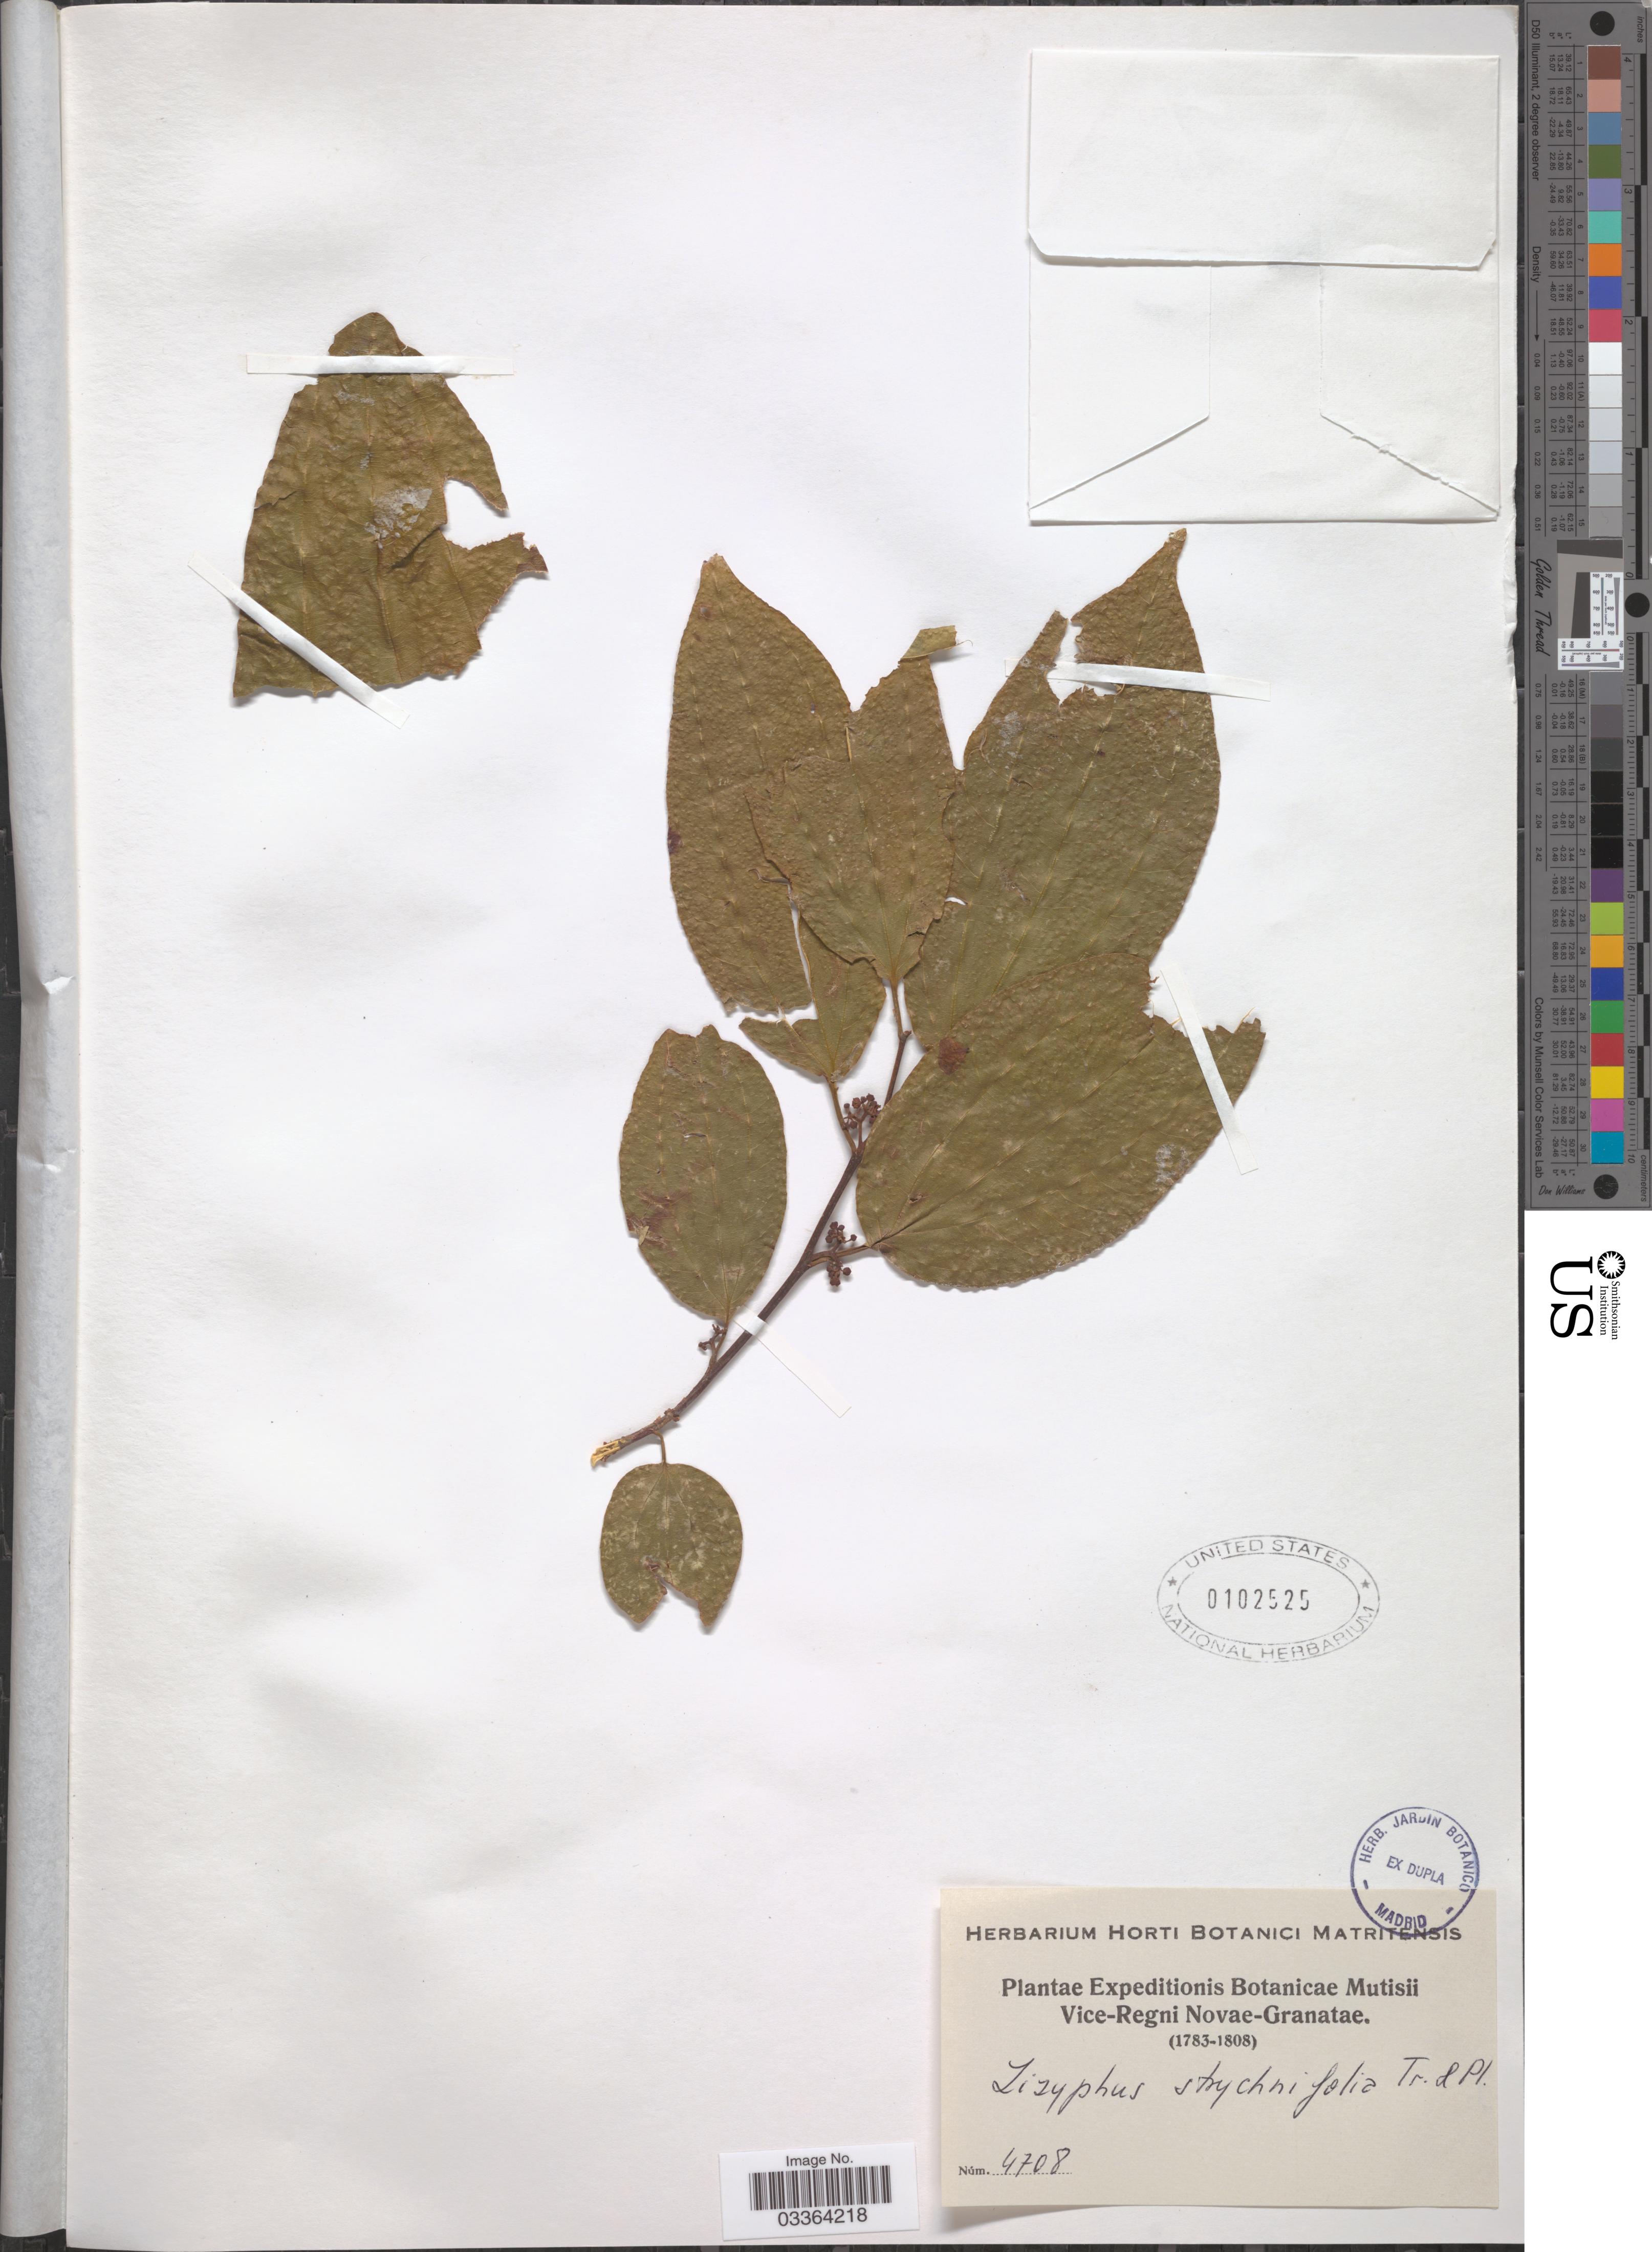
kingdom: Plantae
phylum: Tracheophyta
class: Magnoliopsida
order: Rosales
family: Rhamnaceae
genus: Sarcomphalus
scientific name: Sarcomphalus strychnifolius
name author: (Triana & Planch.) Hauenschild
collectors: Expeditions Botanicae Mutisii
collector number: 4708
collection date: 1783/1808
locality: Vice-Regni Novae-Granatae.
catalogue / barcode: US 102525